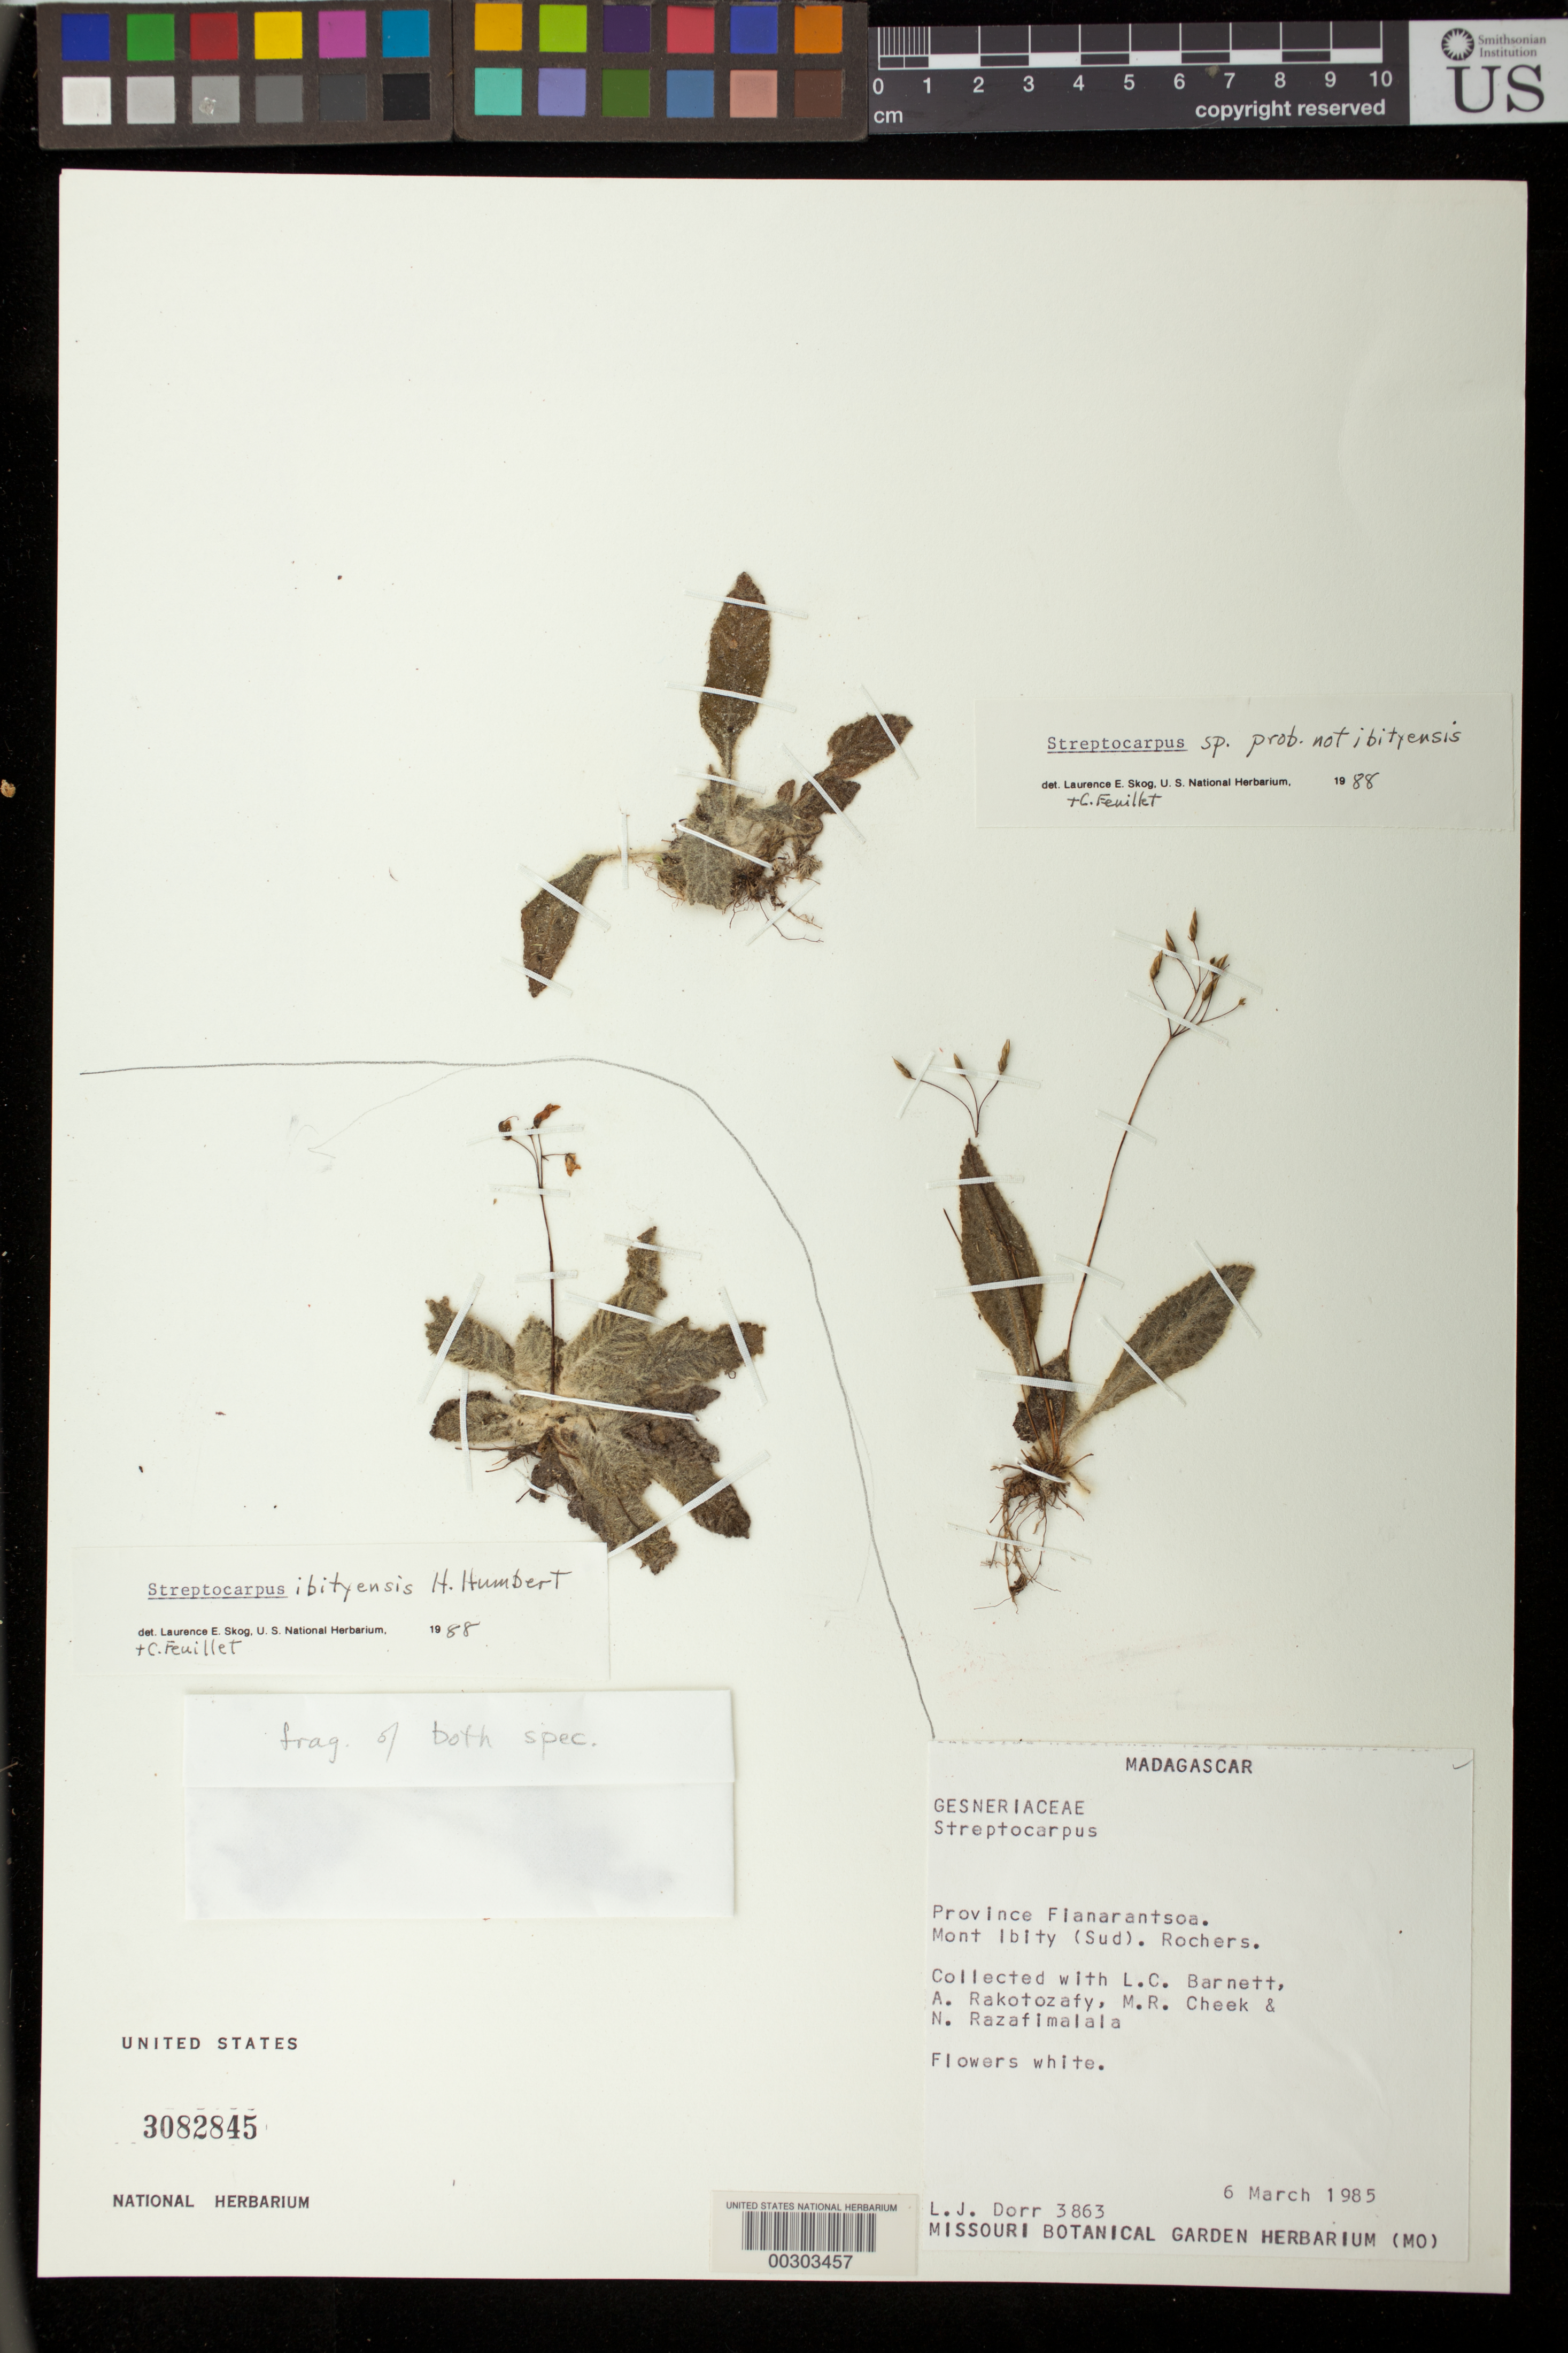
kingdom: Plantae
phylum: Tracheophyta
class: Magnoliopsida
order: Lamiales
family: Gesneriaceae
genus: Streptocarpus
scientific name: Streptocarpus ibityensis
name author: Humbert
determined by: Skog, Laurence E.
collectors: L. J. Dorr, L. C. Barnett, A. Rakotozafy, M. Cheek & N. Razafimalala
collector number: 3863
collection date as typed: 06 Mar 1985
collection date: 1985-03-06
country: Madagascar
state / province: Vakinankaratra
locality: Mont Ibity (Sud) rochers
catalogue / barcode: US 3082845